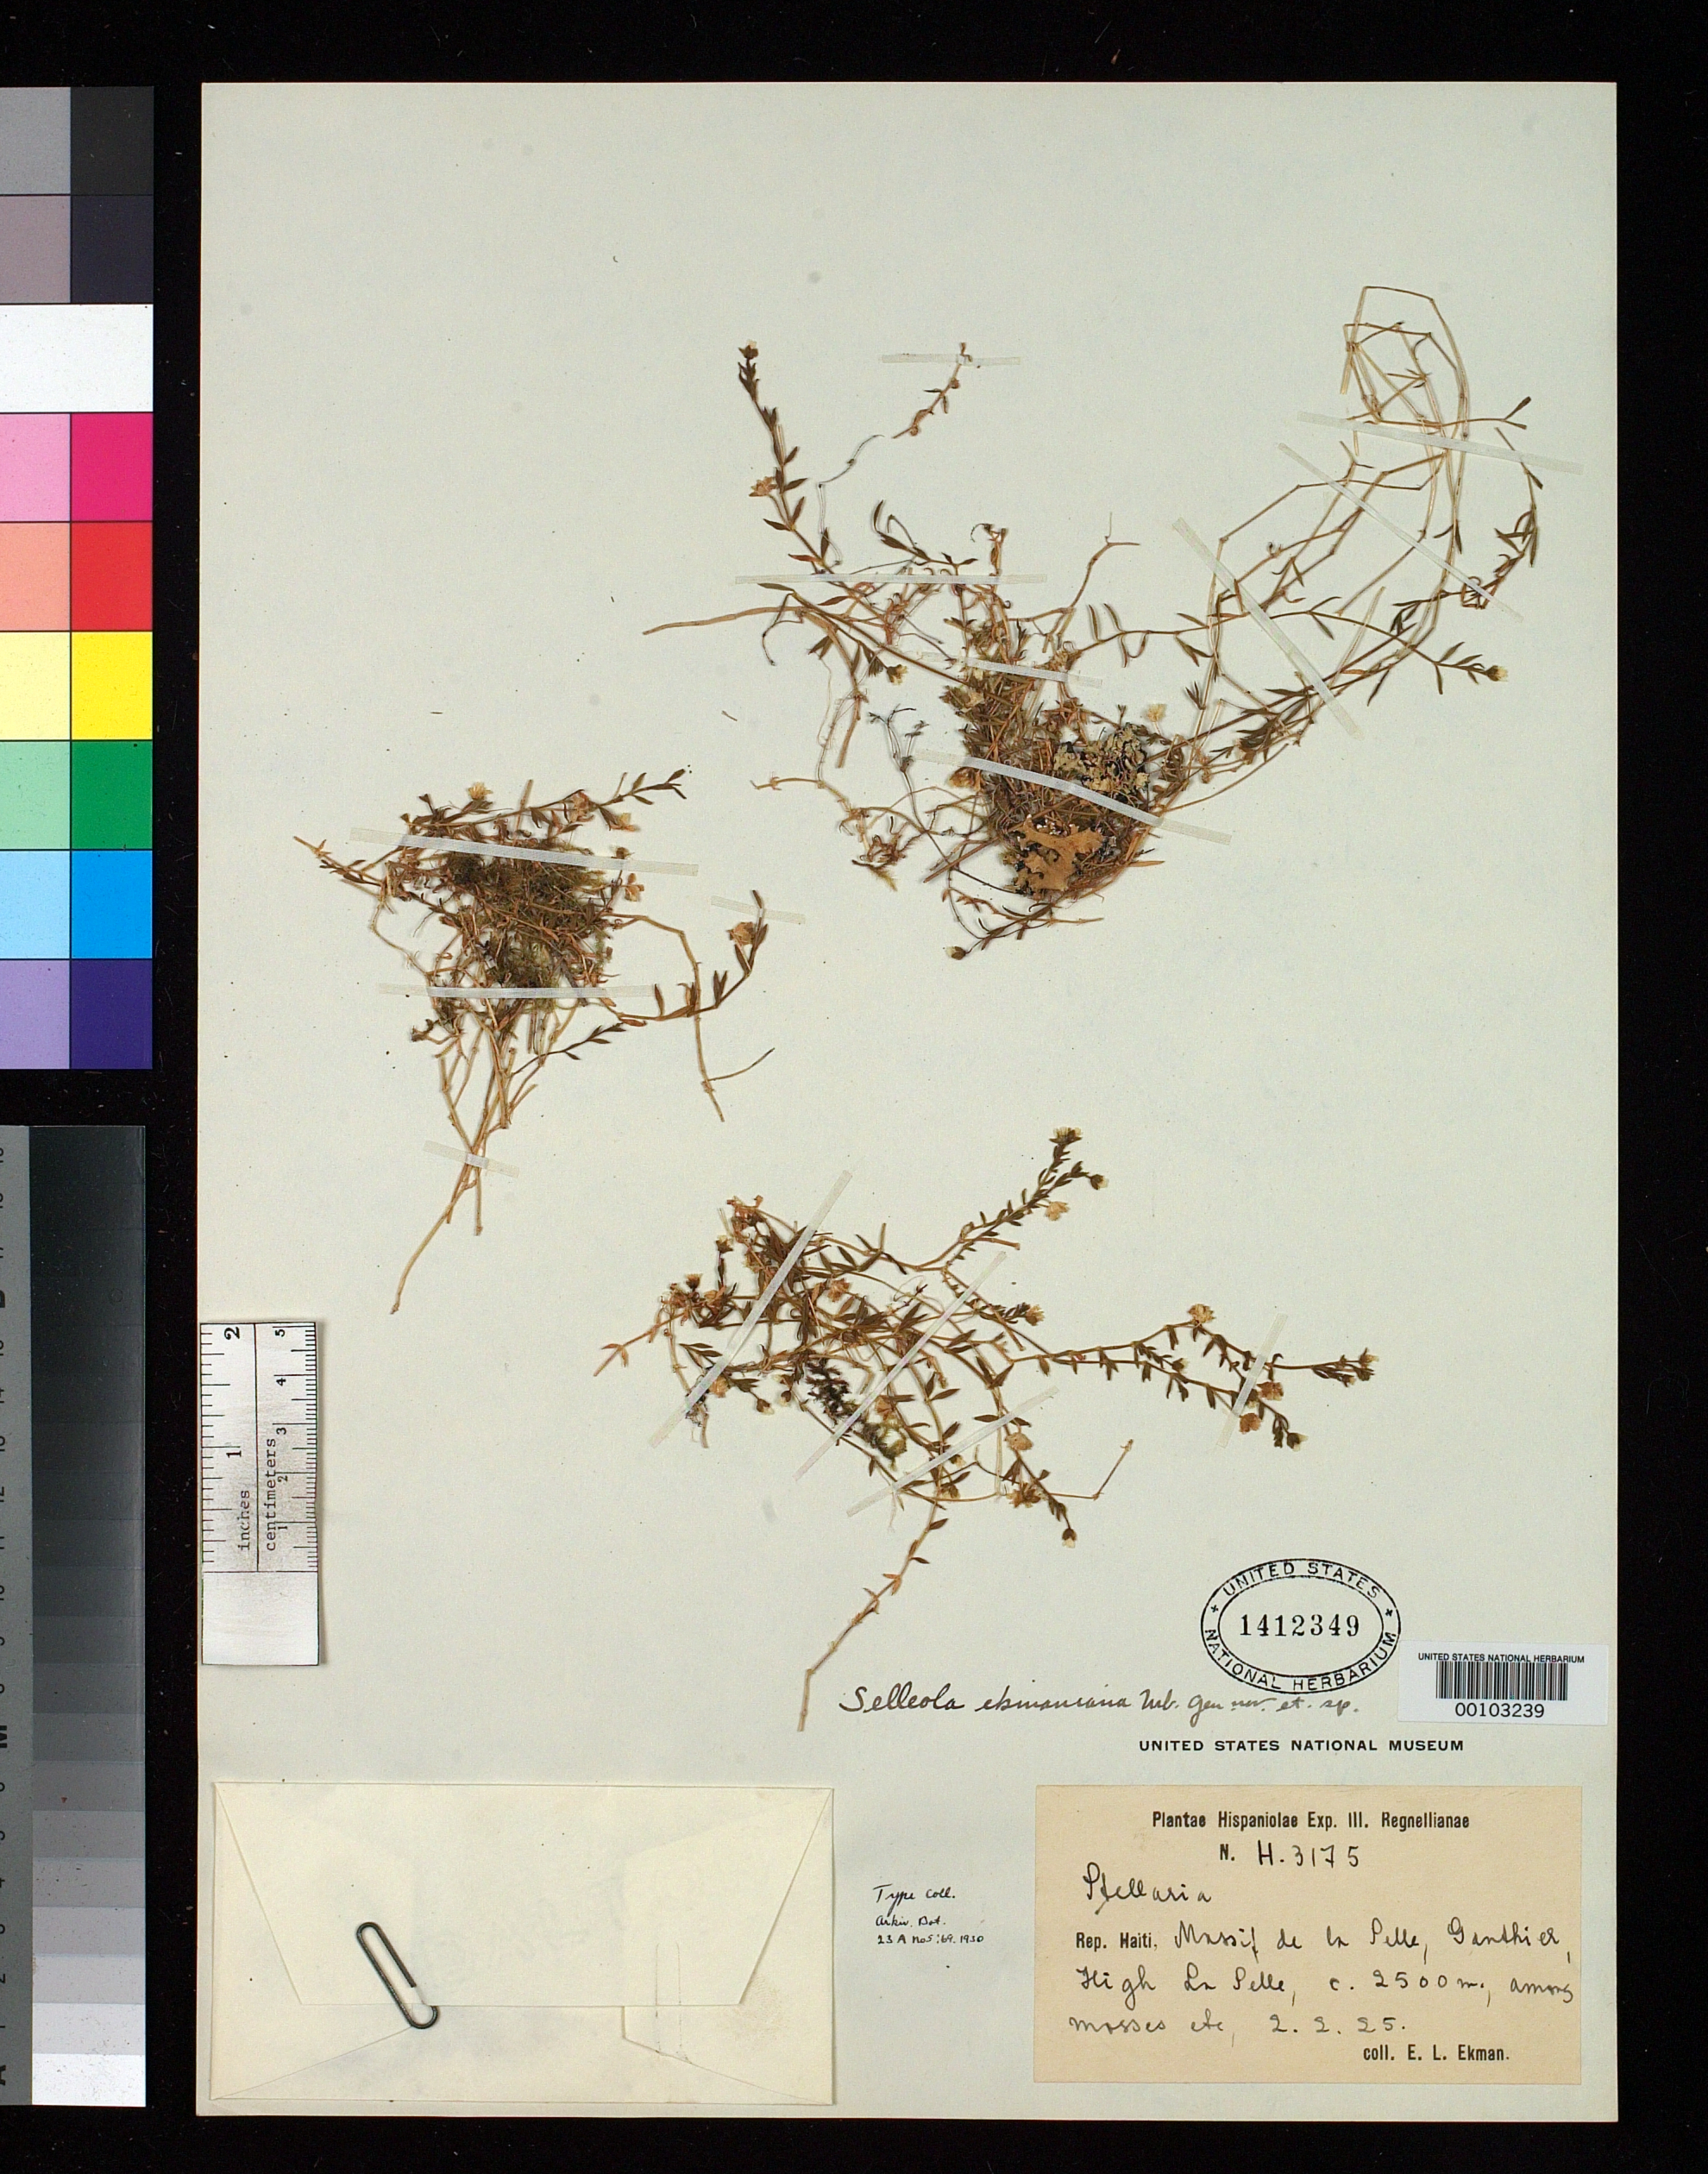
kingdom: Plantae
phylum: Tracheophyta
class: Magnoliopsida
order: Caryophyllales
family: Caryophyllaceae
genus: Selleola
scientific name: Selleola ekmaniana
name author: Urb.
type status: Isotype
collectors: E. L. Ekman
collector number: H3175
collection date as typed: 02 Feb 1925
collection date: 1925-02-02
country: Haiti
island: Hispaniola Island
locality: Massif de La Selle, Morne de La Selle.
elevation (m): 2500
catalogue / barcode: US 1412349